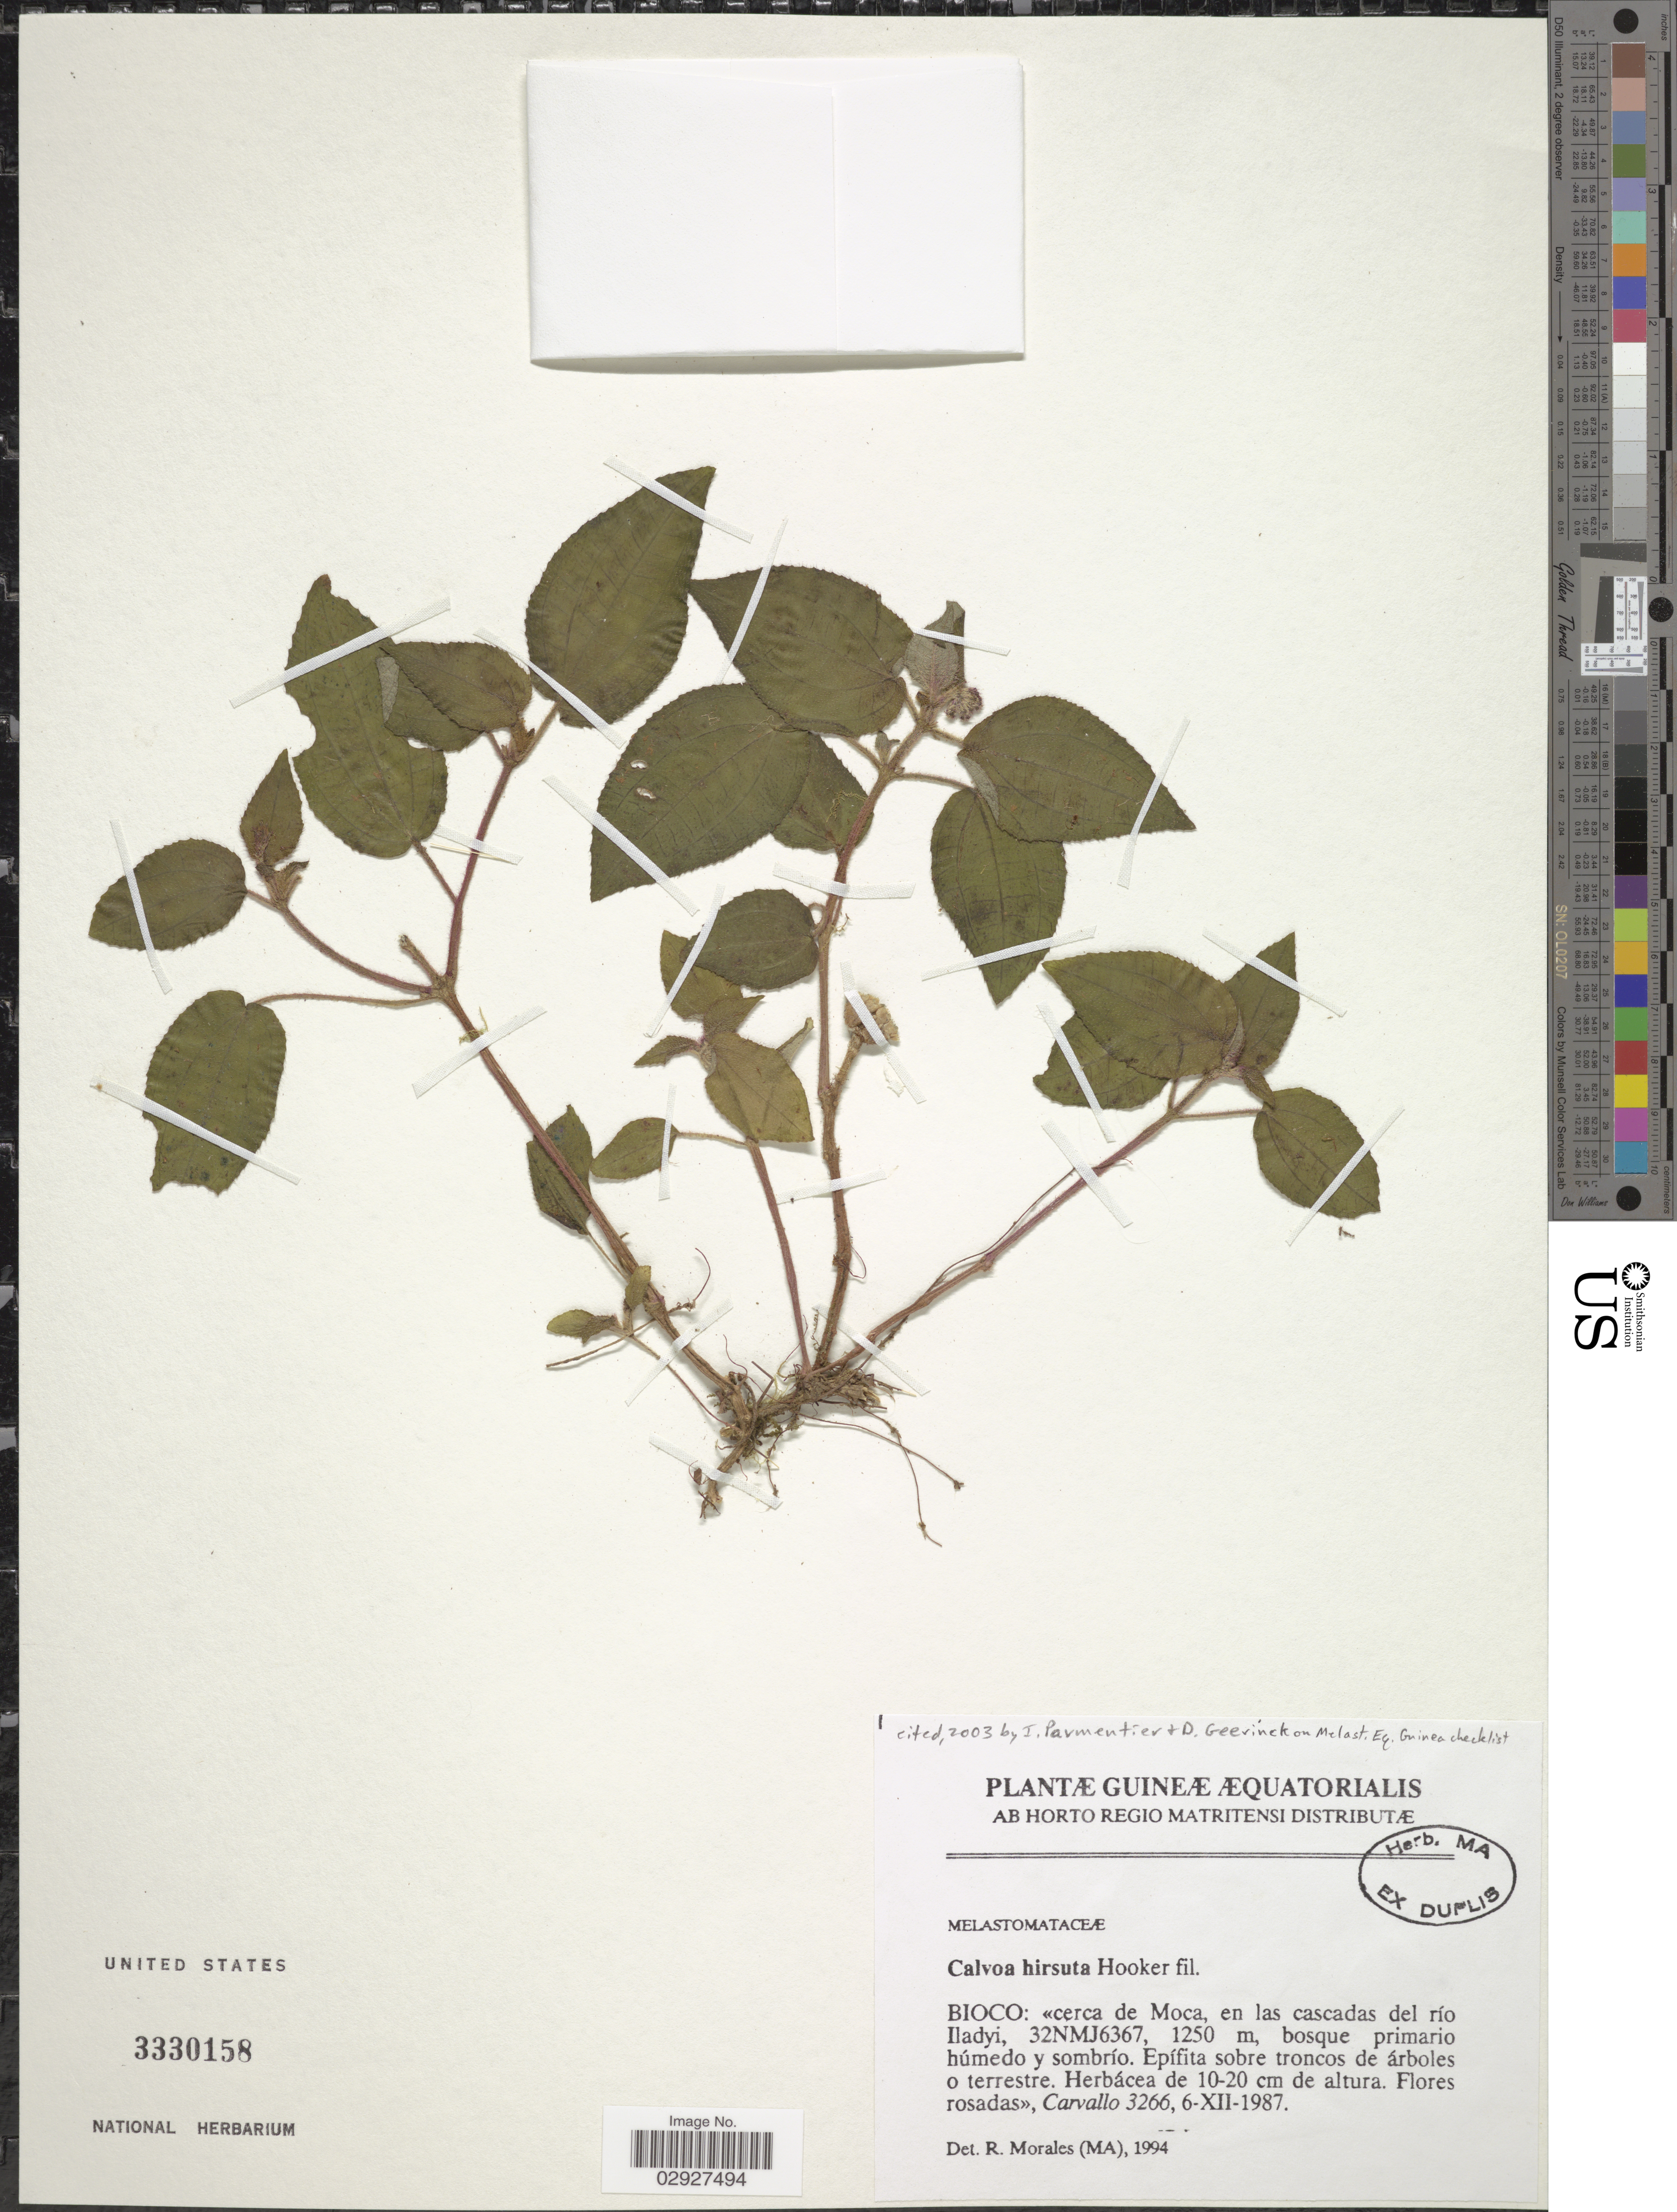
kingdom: Plantae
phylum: Tracheophyta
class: Magnoliopsida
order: Myrtales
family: Melastomataceae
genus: Calvoa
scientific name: Calvoa hirsuta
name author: Hook. f.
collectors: Carvalho, --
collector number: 3266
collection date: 1987-12-06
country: Equatorial Guinea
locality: Bioco: cerca de Moca, en las cascadas del río Lladyi, 32NMJ6367.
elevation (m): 1250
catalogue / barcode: US 3330158